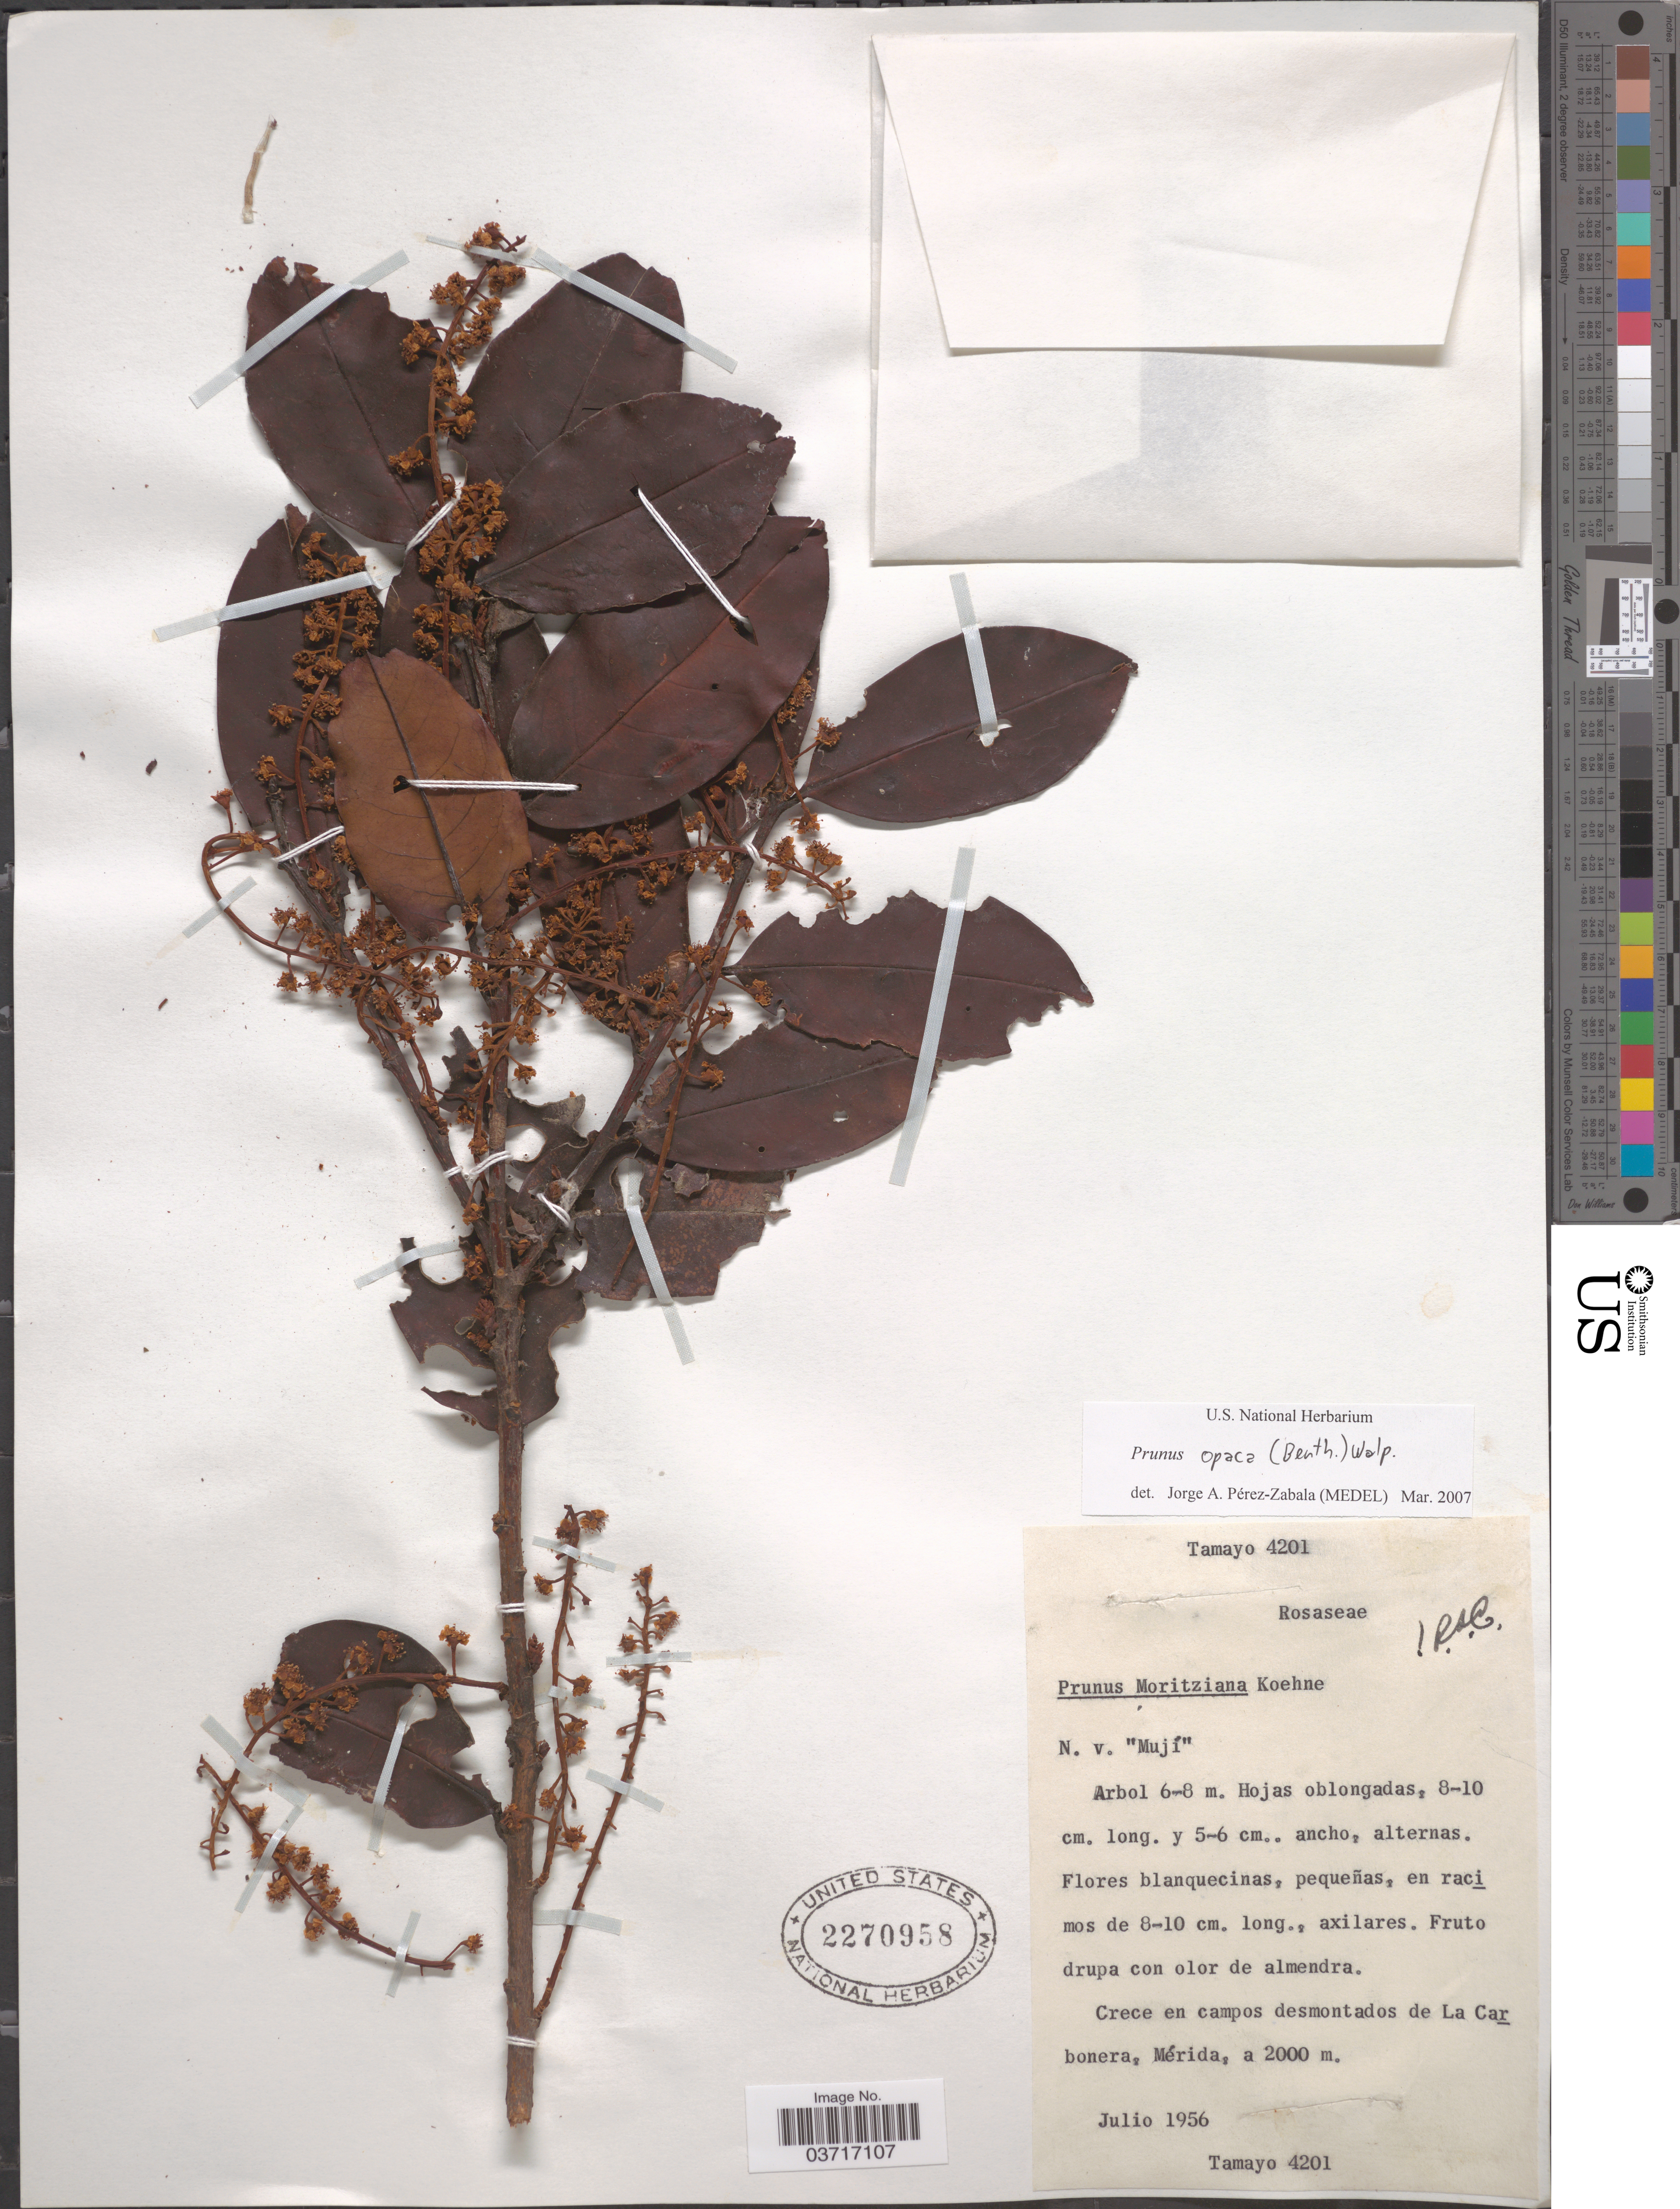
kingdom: Plantae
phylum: Tracheophyta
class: Magnoliopsida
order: Rosales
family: Rosaceae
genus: Prunus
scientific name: Prunus opaca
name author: (Benth.) Walp.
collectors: -. Tamayo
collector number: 4201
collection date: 1956-07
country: Venezuela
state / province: Merida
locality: Crece en campos desmontados de La Carbonera, Mérida.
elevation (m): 2000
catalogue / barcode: US 2270958